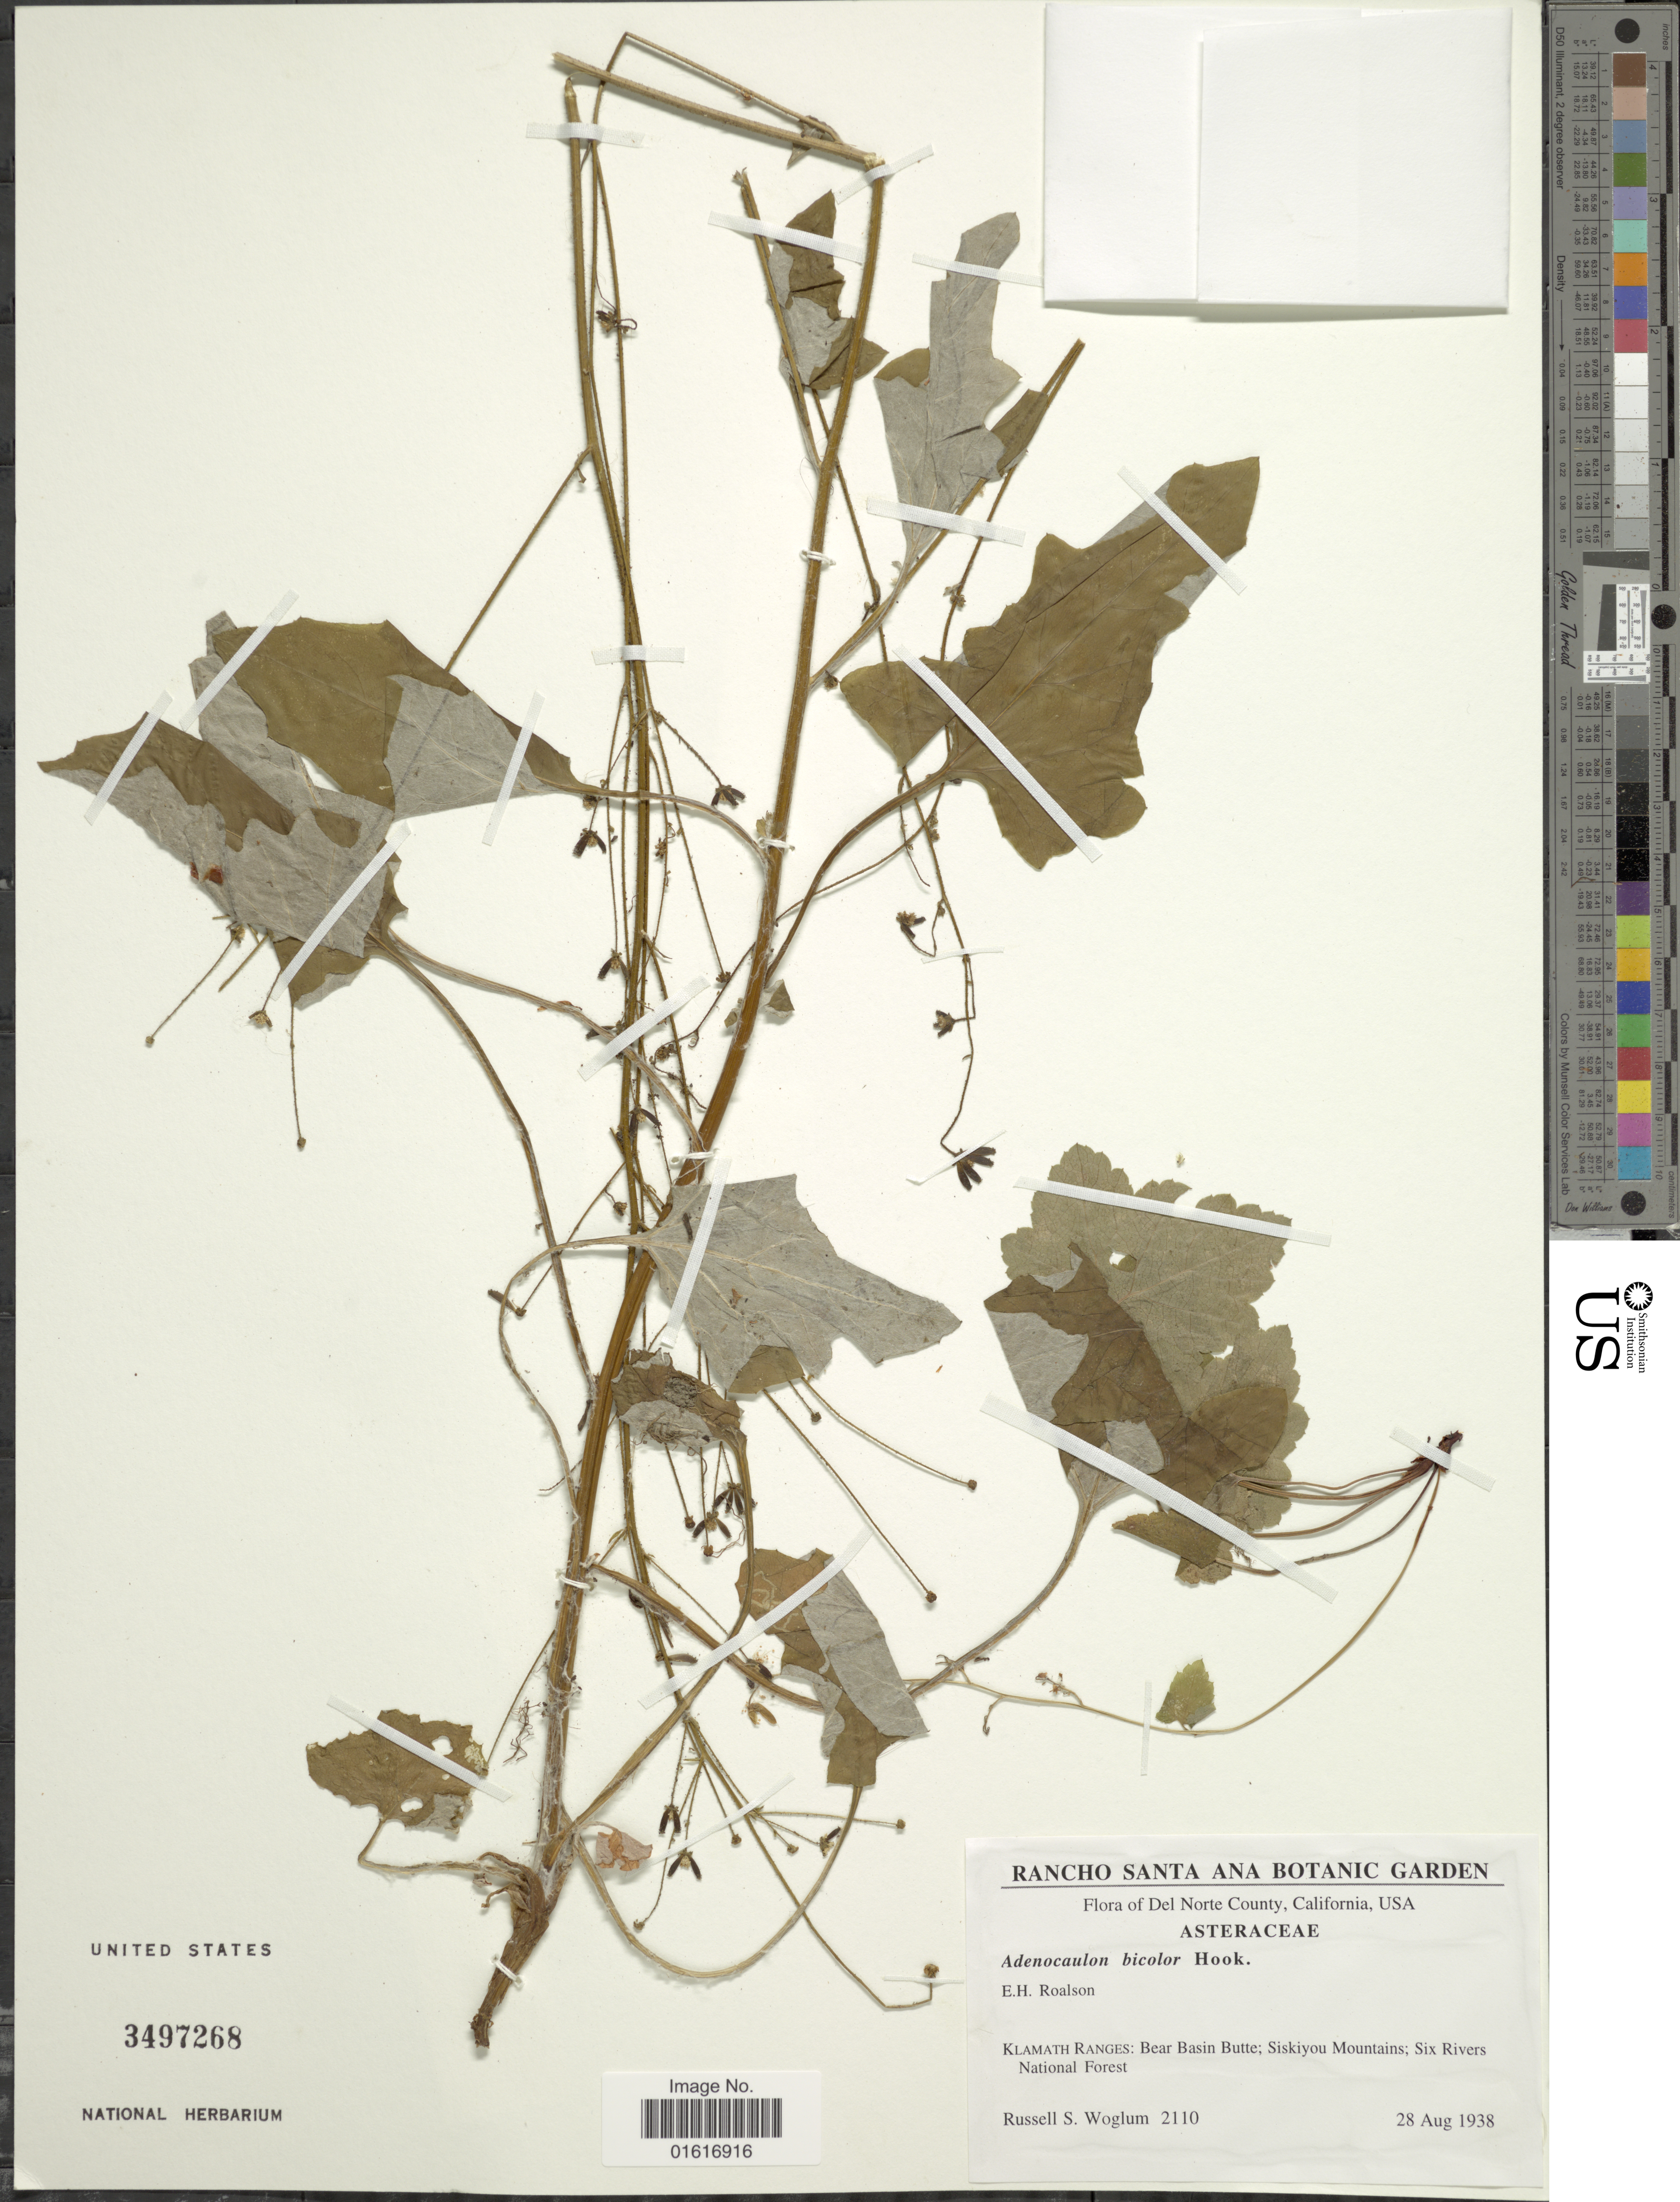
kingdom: Plantae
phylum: Tracheophyta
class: Magnoliopsida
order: Asterales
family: Asteraceae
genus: Adenocaulon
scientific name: Adenocaulon bicolor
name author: Hook.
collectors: R. Woglum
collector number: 2110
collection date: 1938-08-28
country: United States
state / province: California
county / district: Del Norte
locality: Del Norte County, Klamath Ranges: Bear Basin Butte; Siskiyou Mountains; Six Rivers National Forest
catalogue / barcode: US 3497268